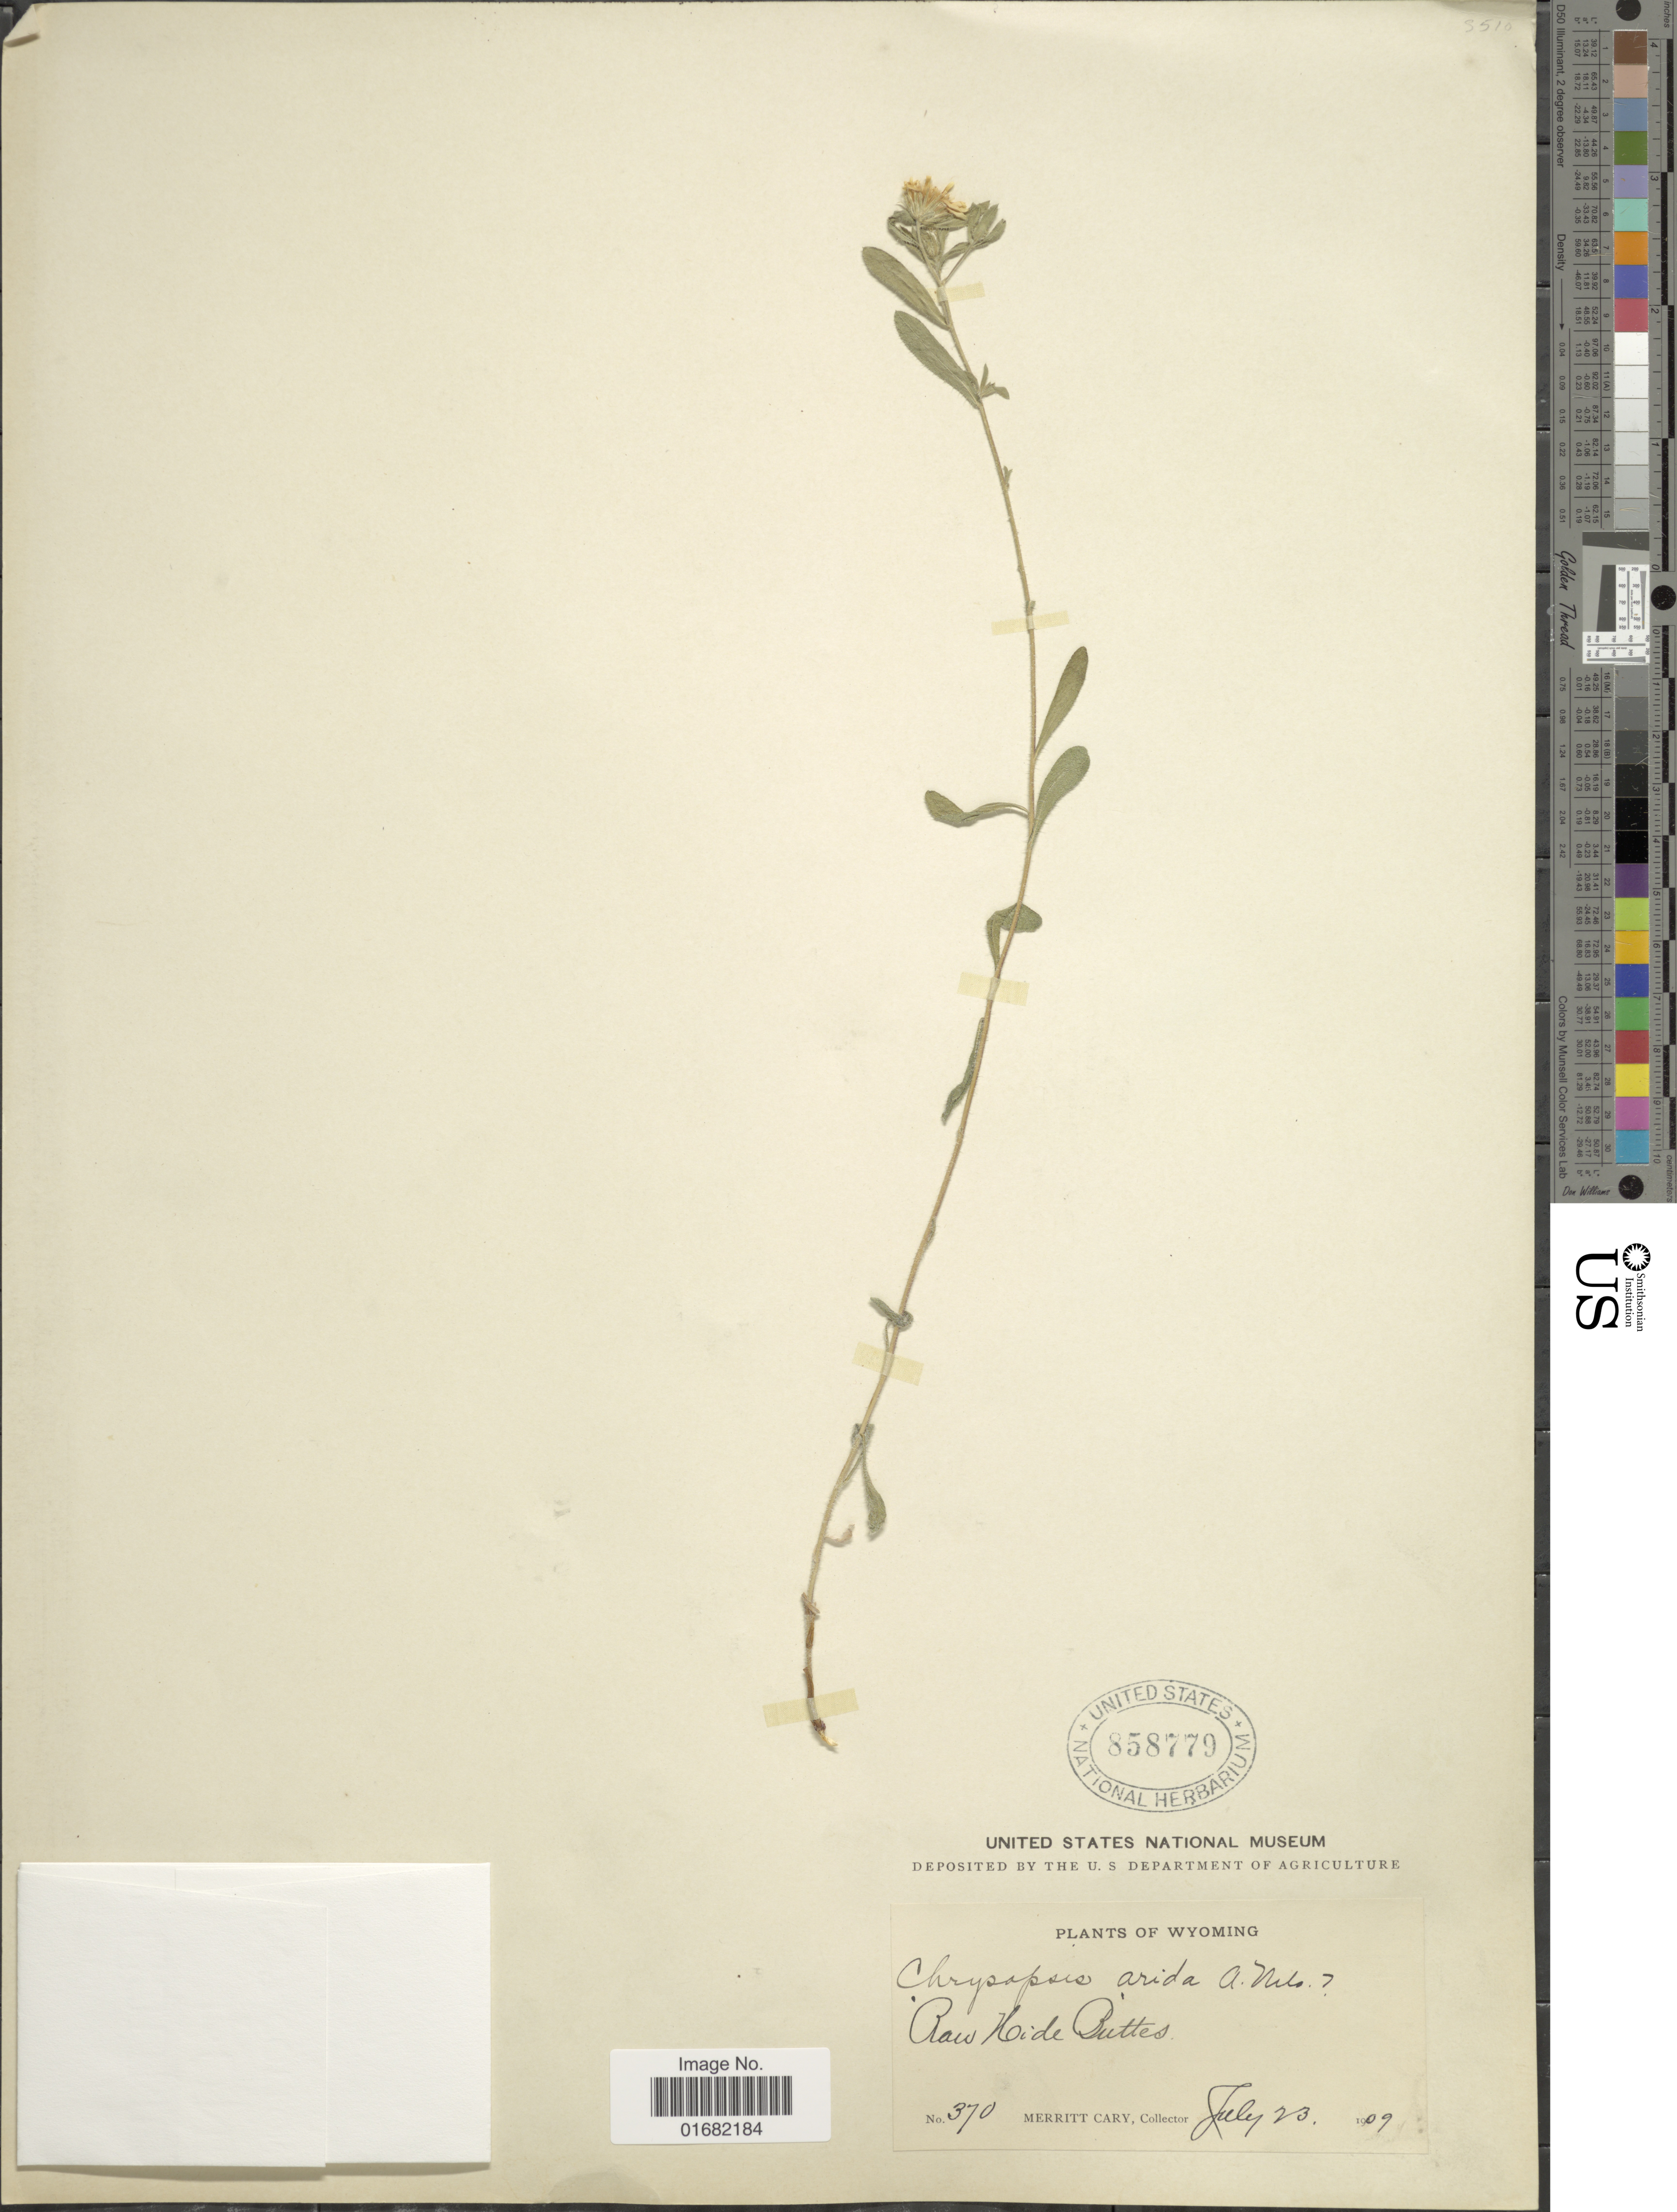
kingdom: Plantae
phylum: Tracheophyta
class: Magnoliopsida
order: Asterales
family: Asteraceae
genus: Heterotheca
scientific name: Heterotheca arida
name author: A. Nelson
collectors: M. Cary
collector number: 370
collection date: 1909-07-23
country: United States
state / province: Wyoming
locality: Raw Hide Buttes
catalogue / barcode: US 858779